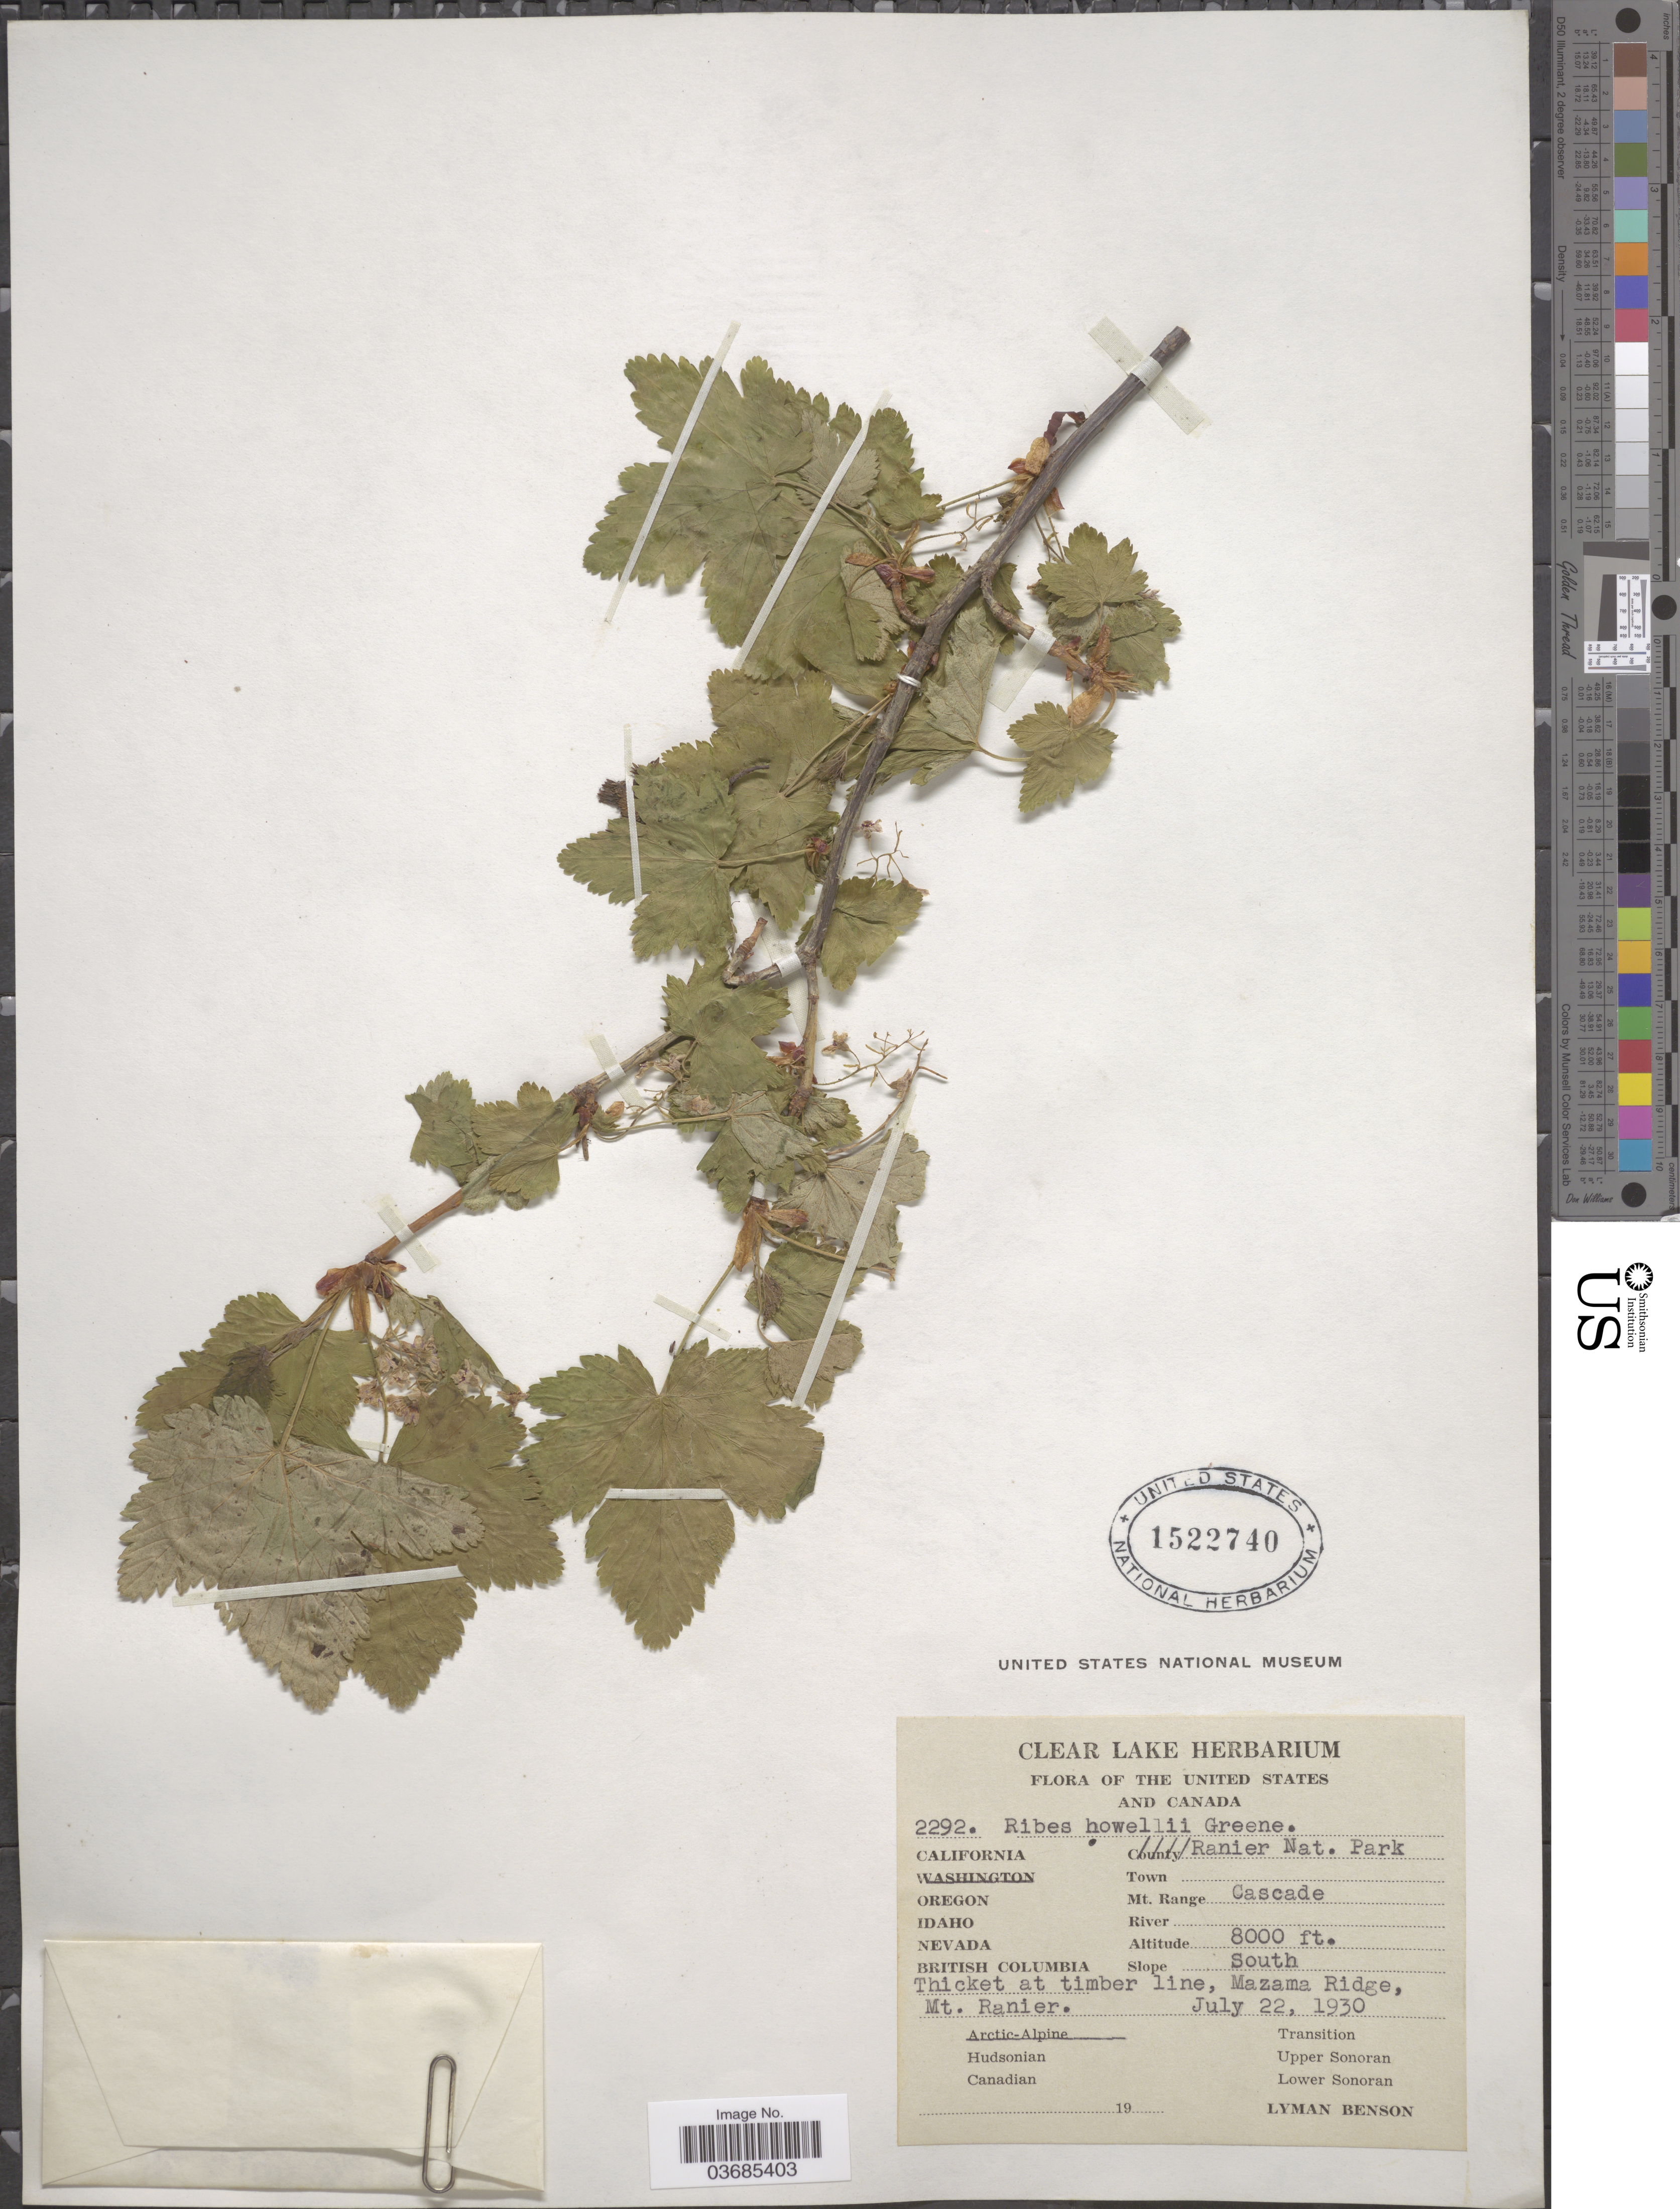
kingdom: Plantae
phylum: Tracheophyta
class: Magnoliopsida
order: Saxifragales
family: Grossulariaceae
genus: Ribes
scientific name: Ribes acerifolium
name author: Howell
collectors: L. D. Benson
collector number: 2292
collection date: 1930-07-22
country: United States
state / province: Washington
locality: Ranier Nat. Park. Mt. Range Cascade. Slope South. Thicket at timber line, Mazama Ridge, Mt. Ranier.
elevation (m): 2438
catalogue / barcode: US 1522740